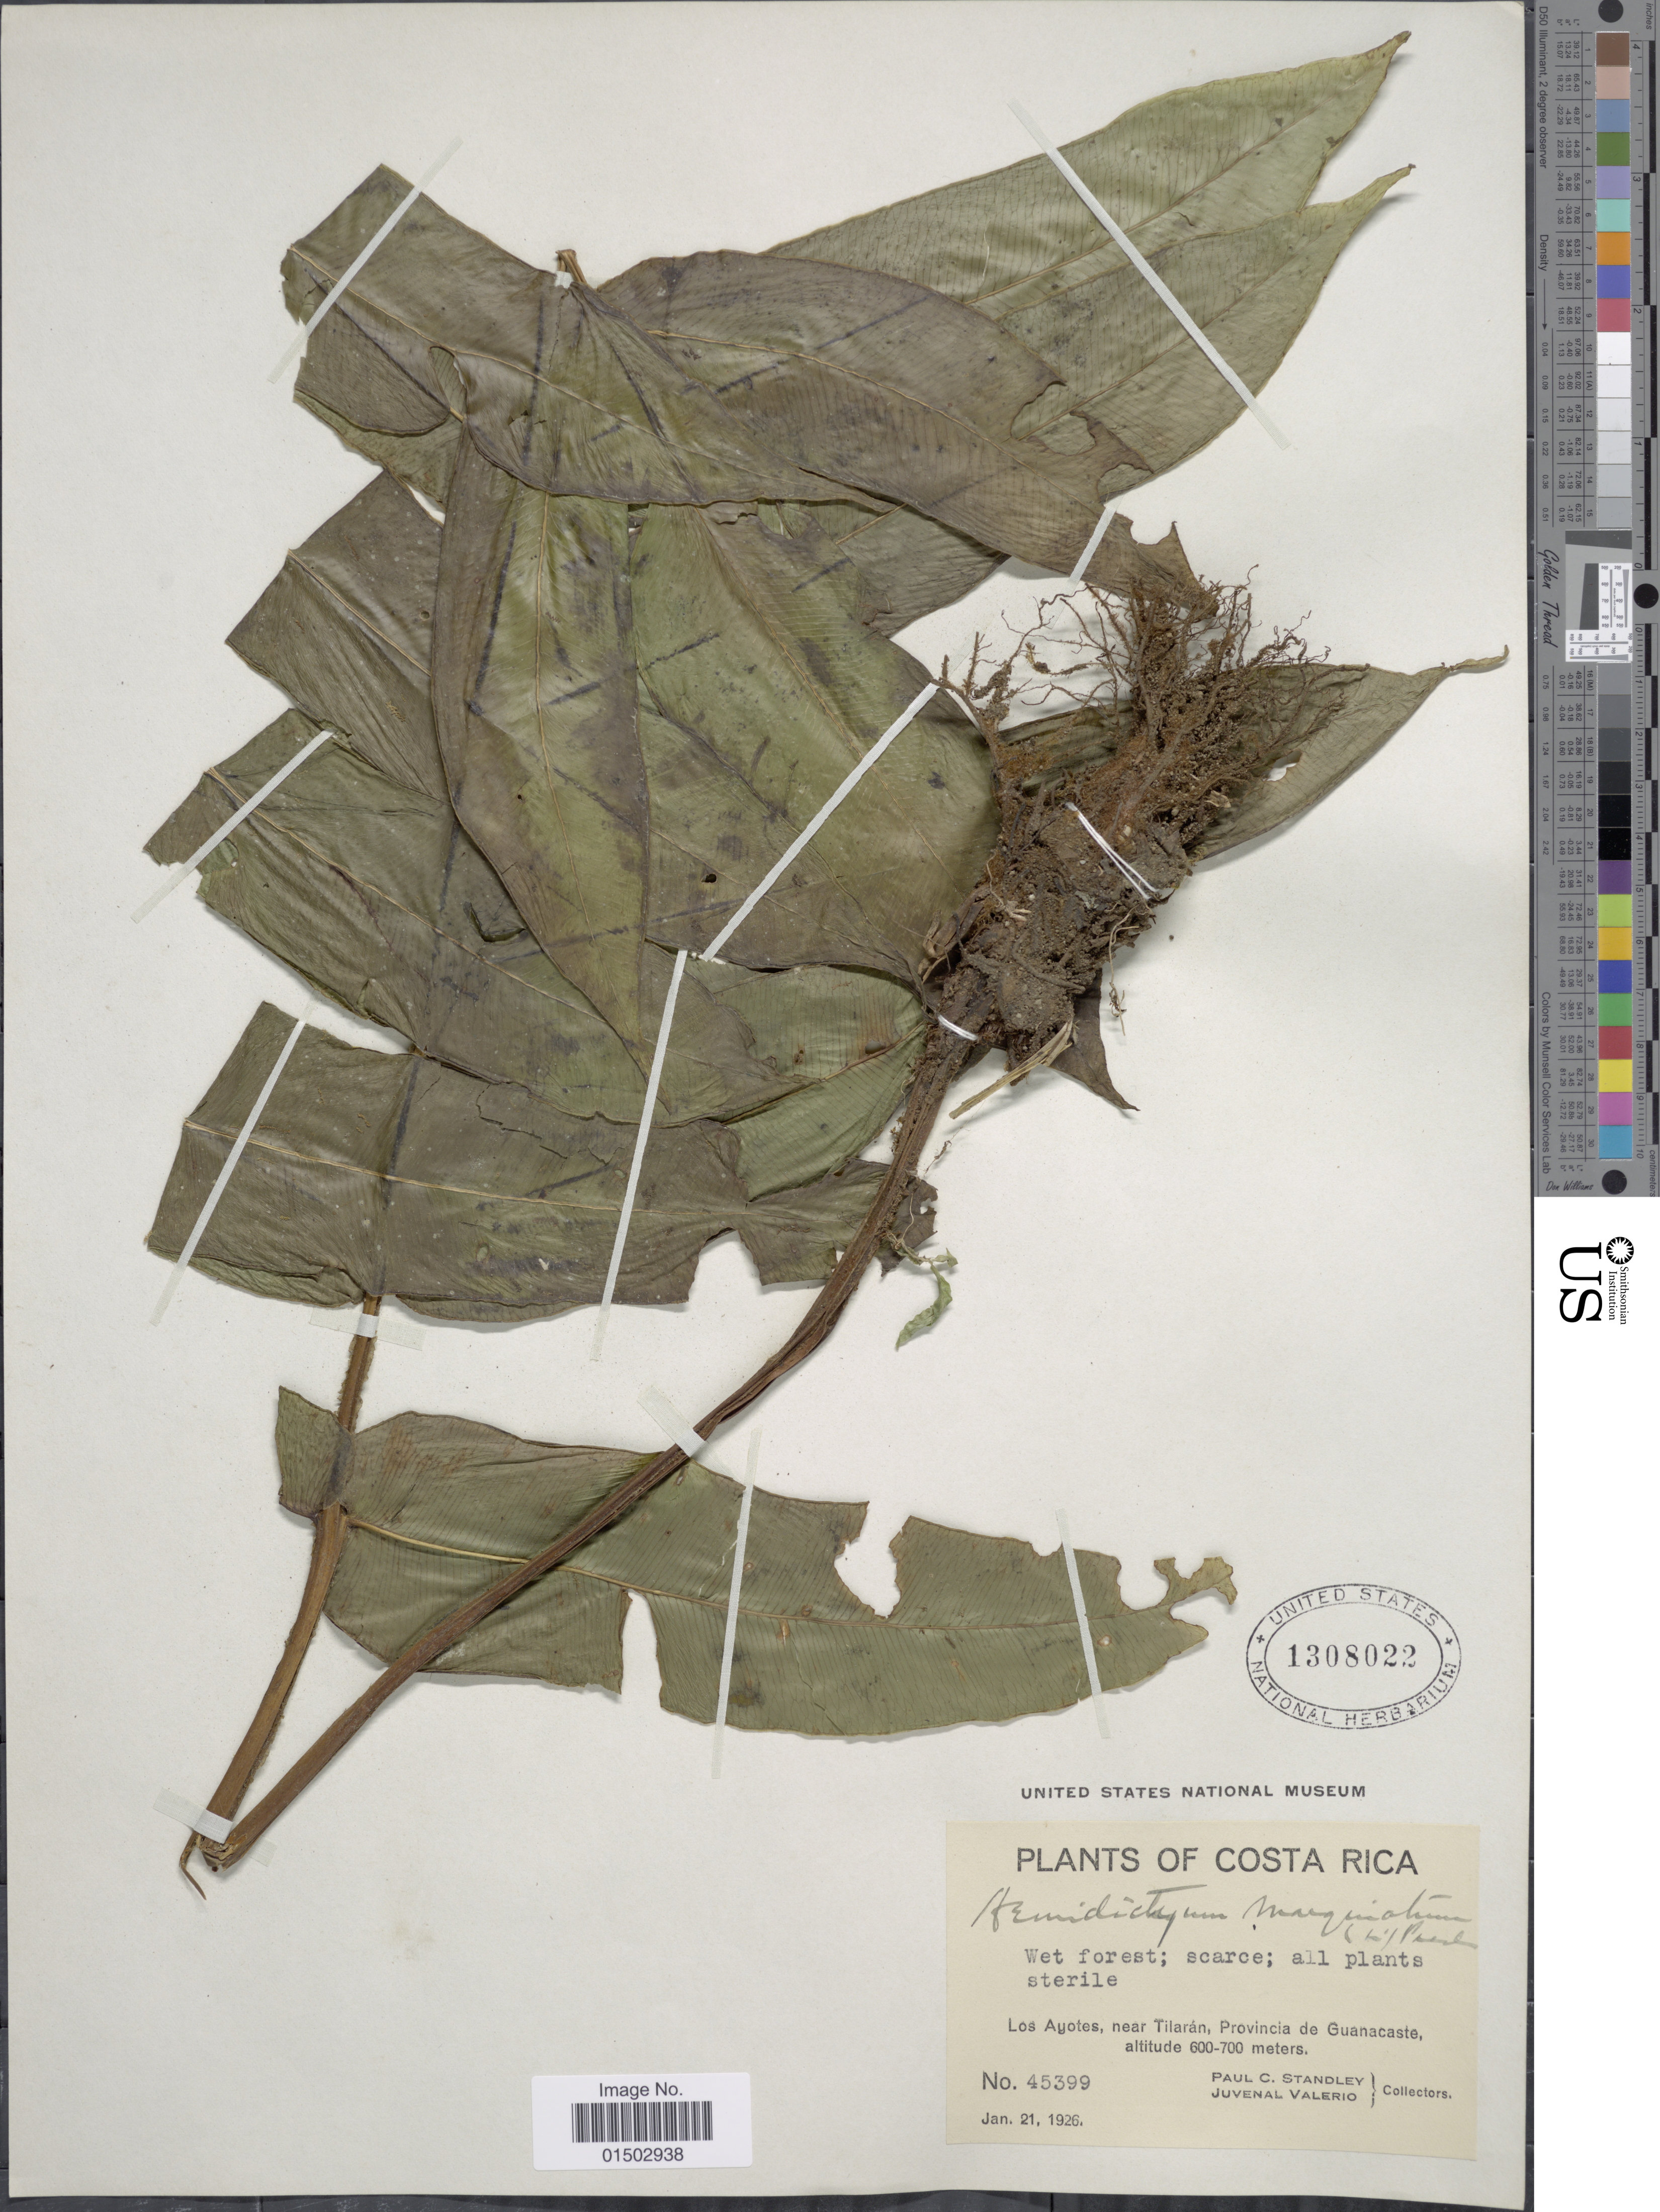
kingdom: Plantae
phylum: Tracheophyta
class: Polypodiopsida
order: Polypodiales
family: Hemidictyaceae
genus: Hemidictyum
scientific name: Hemidictyum marginatum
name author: (L.) C. Presl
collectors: P. C. Standley & J. Valerio R.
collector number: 45399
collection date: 1926-01-21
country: Costa Rica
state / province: Guanacaste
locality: Los Ayotes, near Tilaran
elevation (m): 600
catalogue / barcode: US 1308022